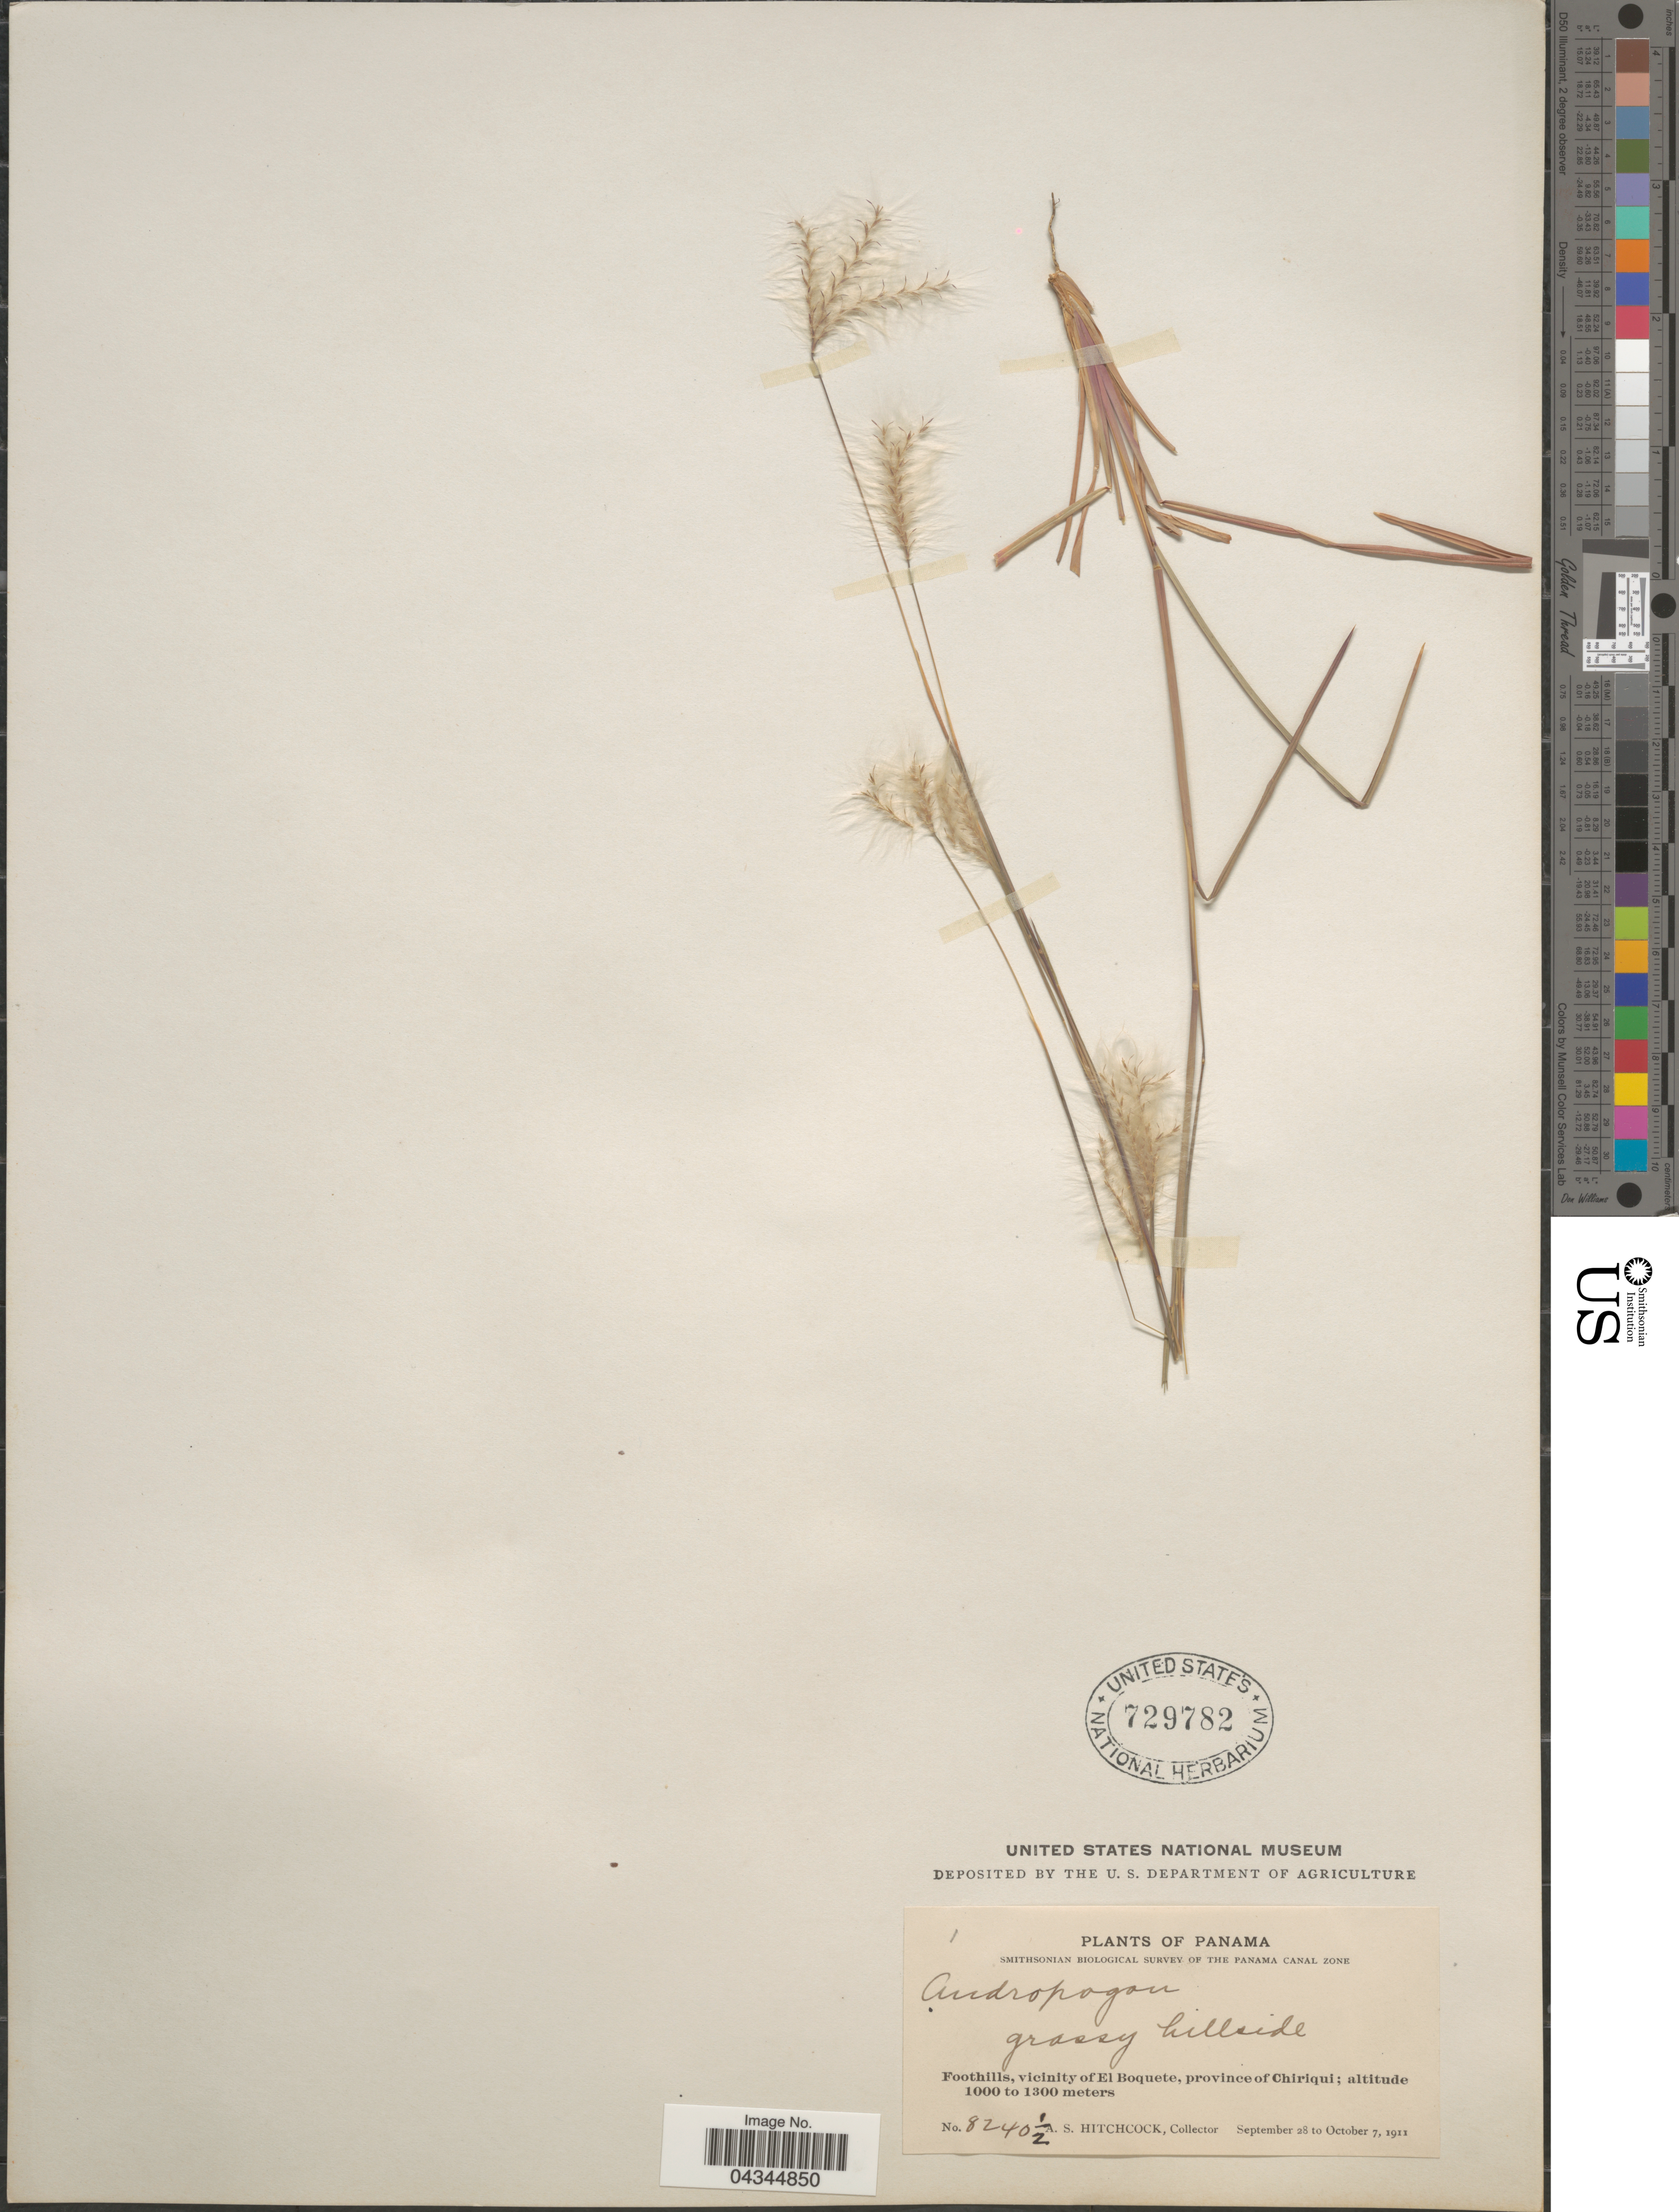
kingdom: Plantae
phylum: Tracheophyta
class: Liliopsida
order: Poales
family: Poaceae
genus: Andropogon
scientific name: Andropogon leucostachyus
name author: Kunth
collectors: A. S. Hitchcock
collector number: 8240½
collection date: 1911-09-28/1911-10-07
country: Panama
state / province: Chiriqui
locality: Smithsonian Biological Survey of the Panama Canal Zone. Grassy hillside. Foothills, vicinity of El Boquete.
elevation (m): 1000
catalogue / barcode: US 729782